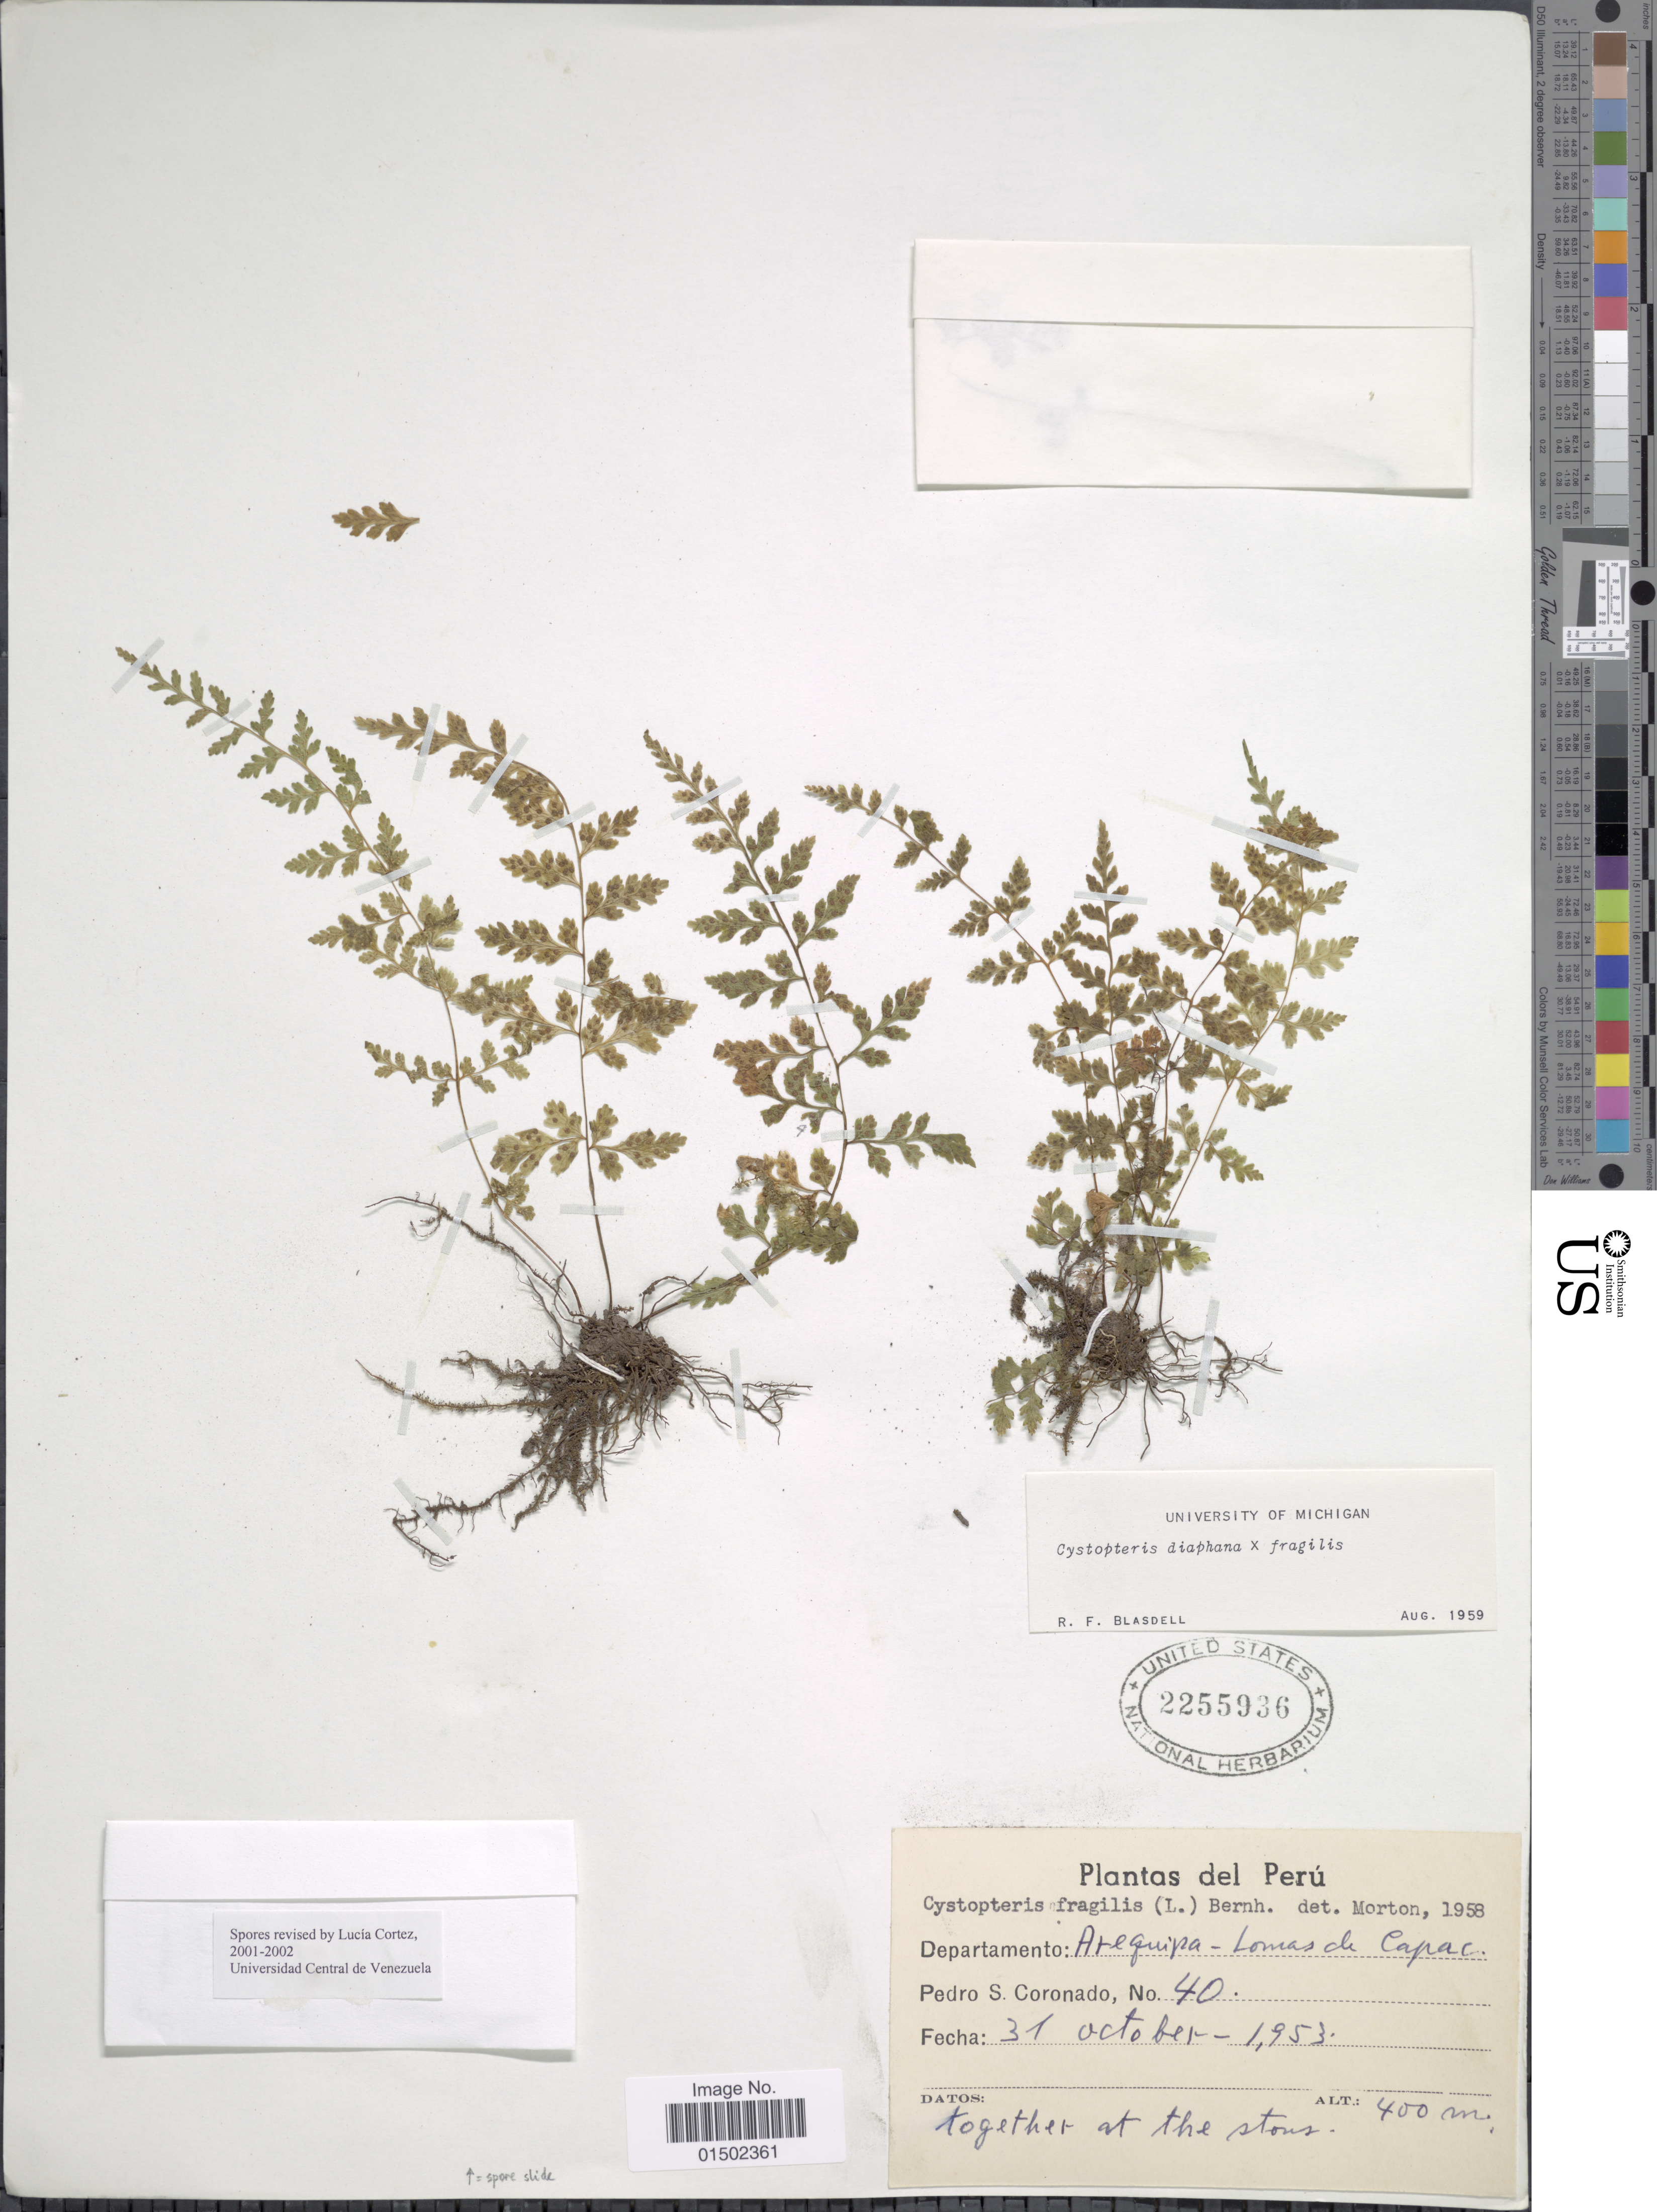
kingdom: Plantae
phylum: Tracheophyta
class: Polypodiopsida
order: Polypodiales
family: Cystopteridaceae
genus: Cystopteris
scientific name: Cystopteris diaphana x C. fragilis (L.) Bernh.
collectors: P. Coronado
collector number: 40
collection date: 1953-10-31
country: Peru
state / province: Arequipa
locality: Lomas de Capac (Chala)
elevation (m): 400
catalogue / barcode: US 2255936